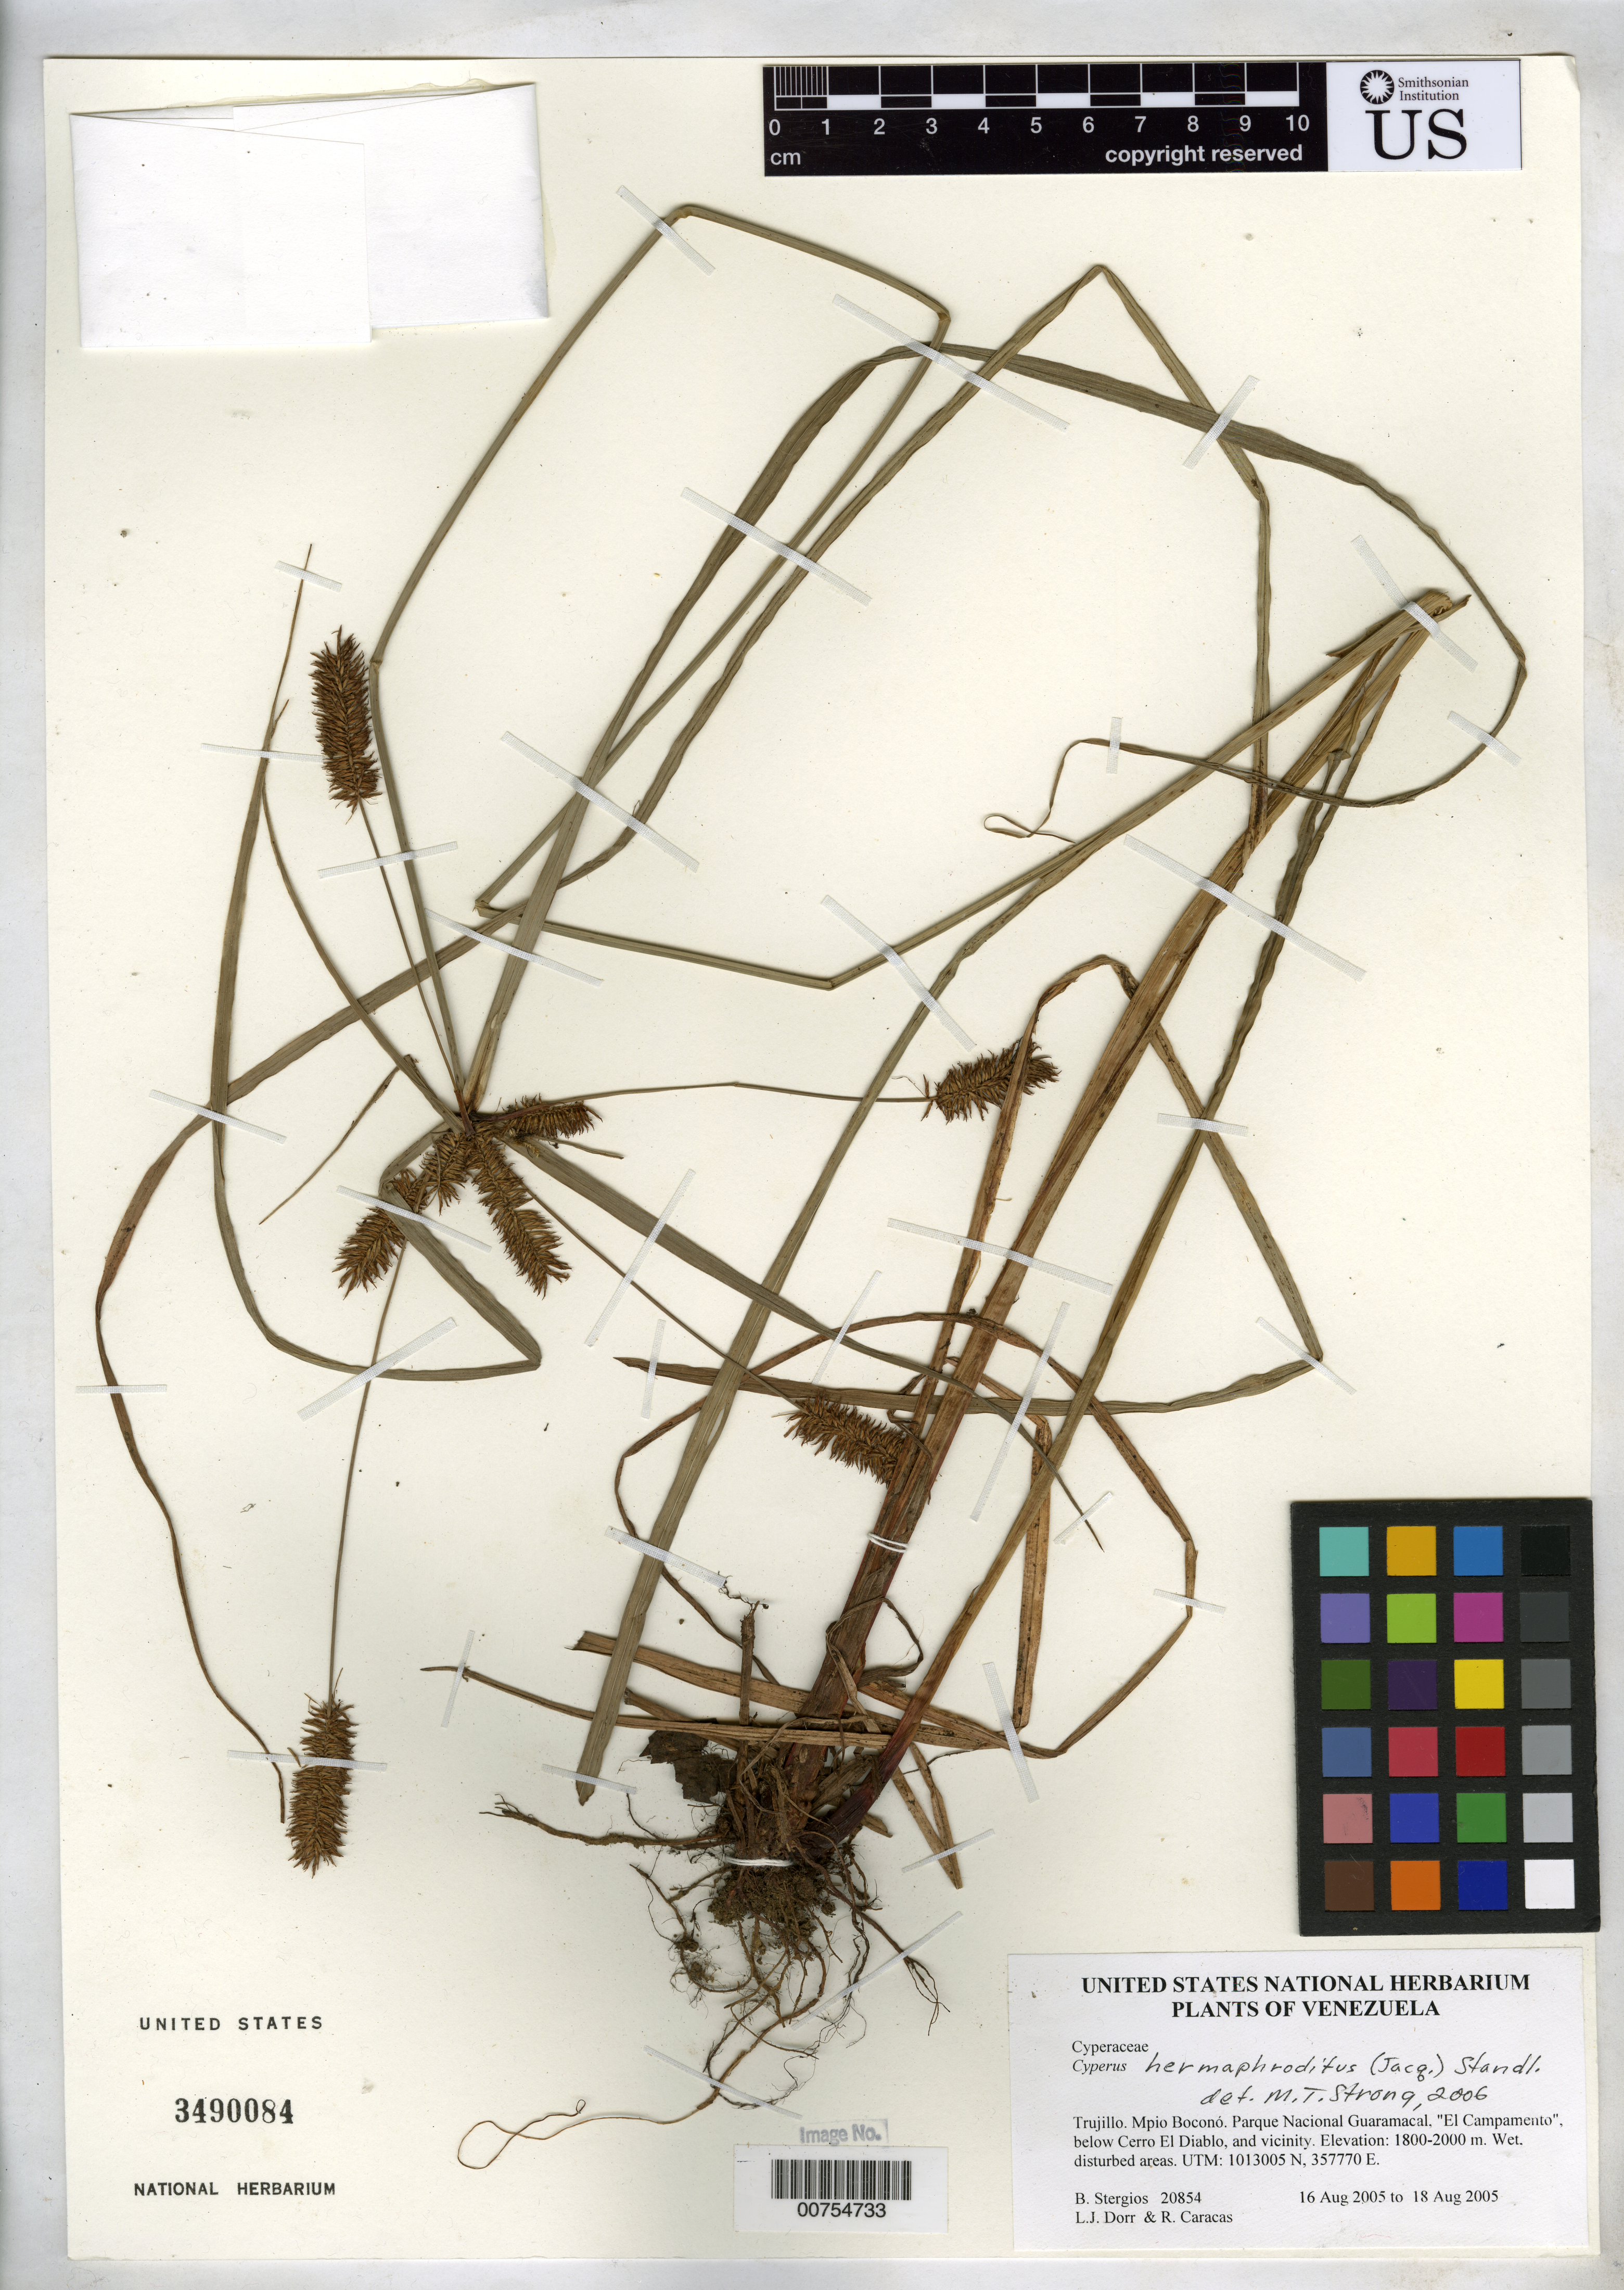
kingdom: Plantae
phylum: Tracheophyta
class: Liliopsida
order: Poales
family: Cyperaceae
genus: Cyperus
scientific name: Cyperus hermaphroditus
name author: (Jacq.) Standl.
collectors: B. G. Stergios, L. J. Dorr & R. Caracas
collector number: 20854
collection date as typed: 16 Aug 2005 to 18 Aug 2005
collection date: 2005-08-16/2005-08-18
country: Venezuela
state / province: Trujillo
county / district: Boconó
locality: Parque Nacional Guaramacal, "El Campamento", below Cerro El Diablo, and vicinity.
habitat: Wet, disturbed areas.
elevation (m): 1800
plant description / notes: PORT, US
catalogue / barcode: US 3490084